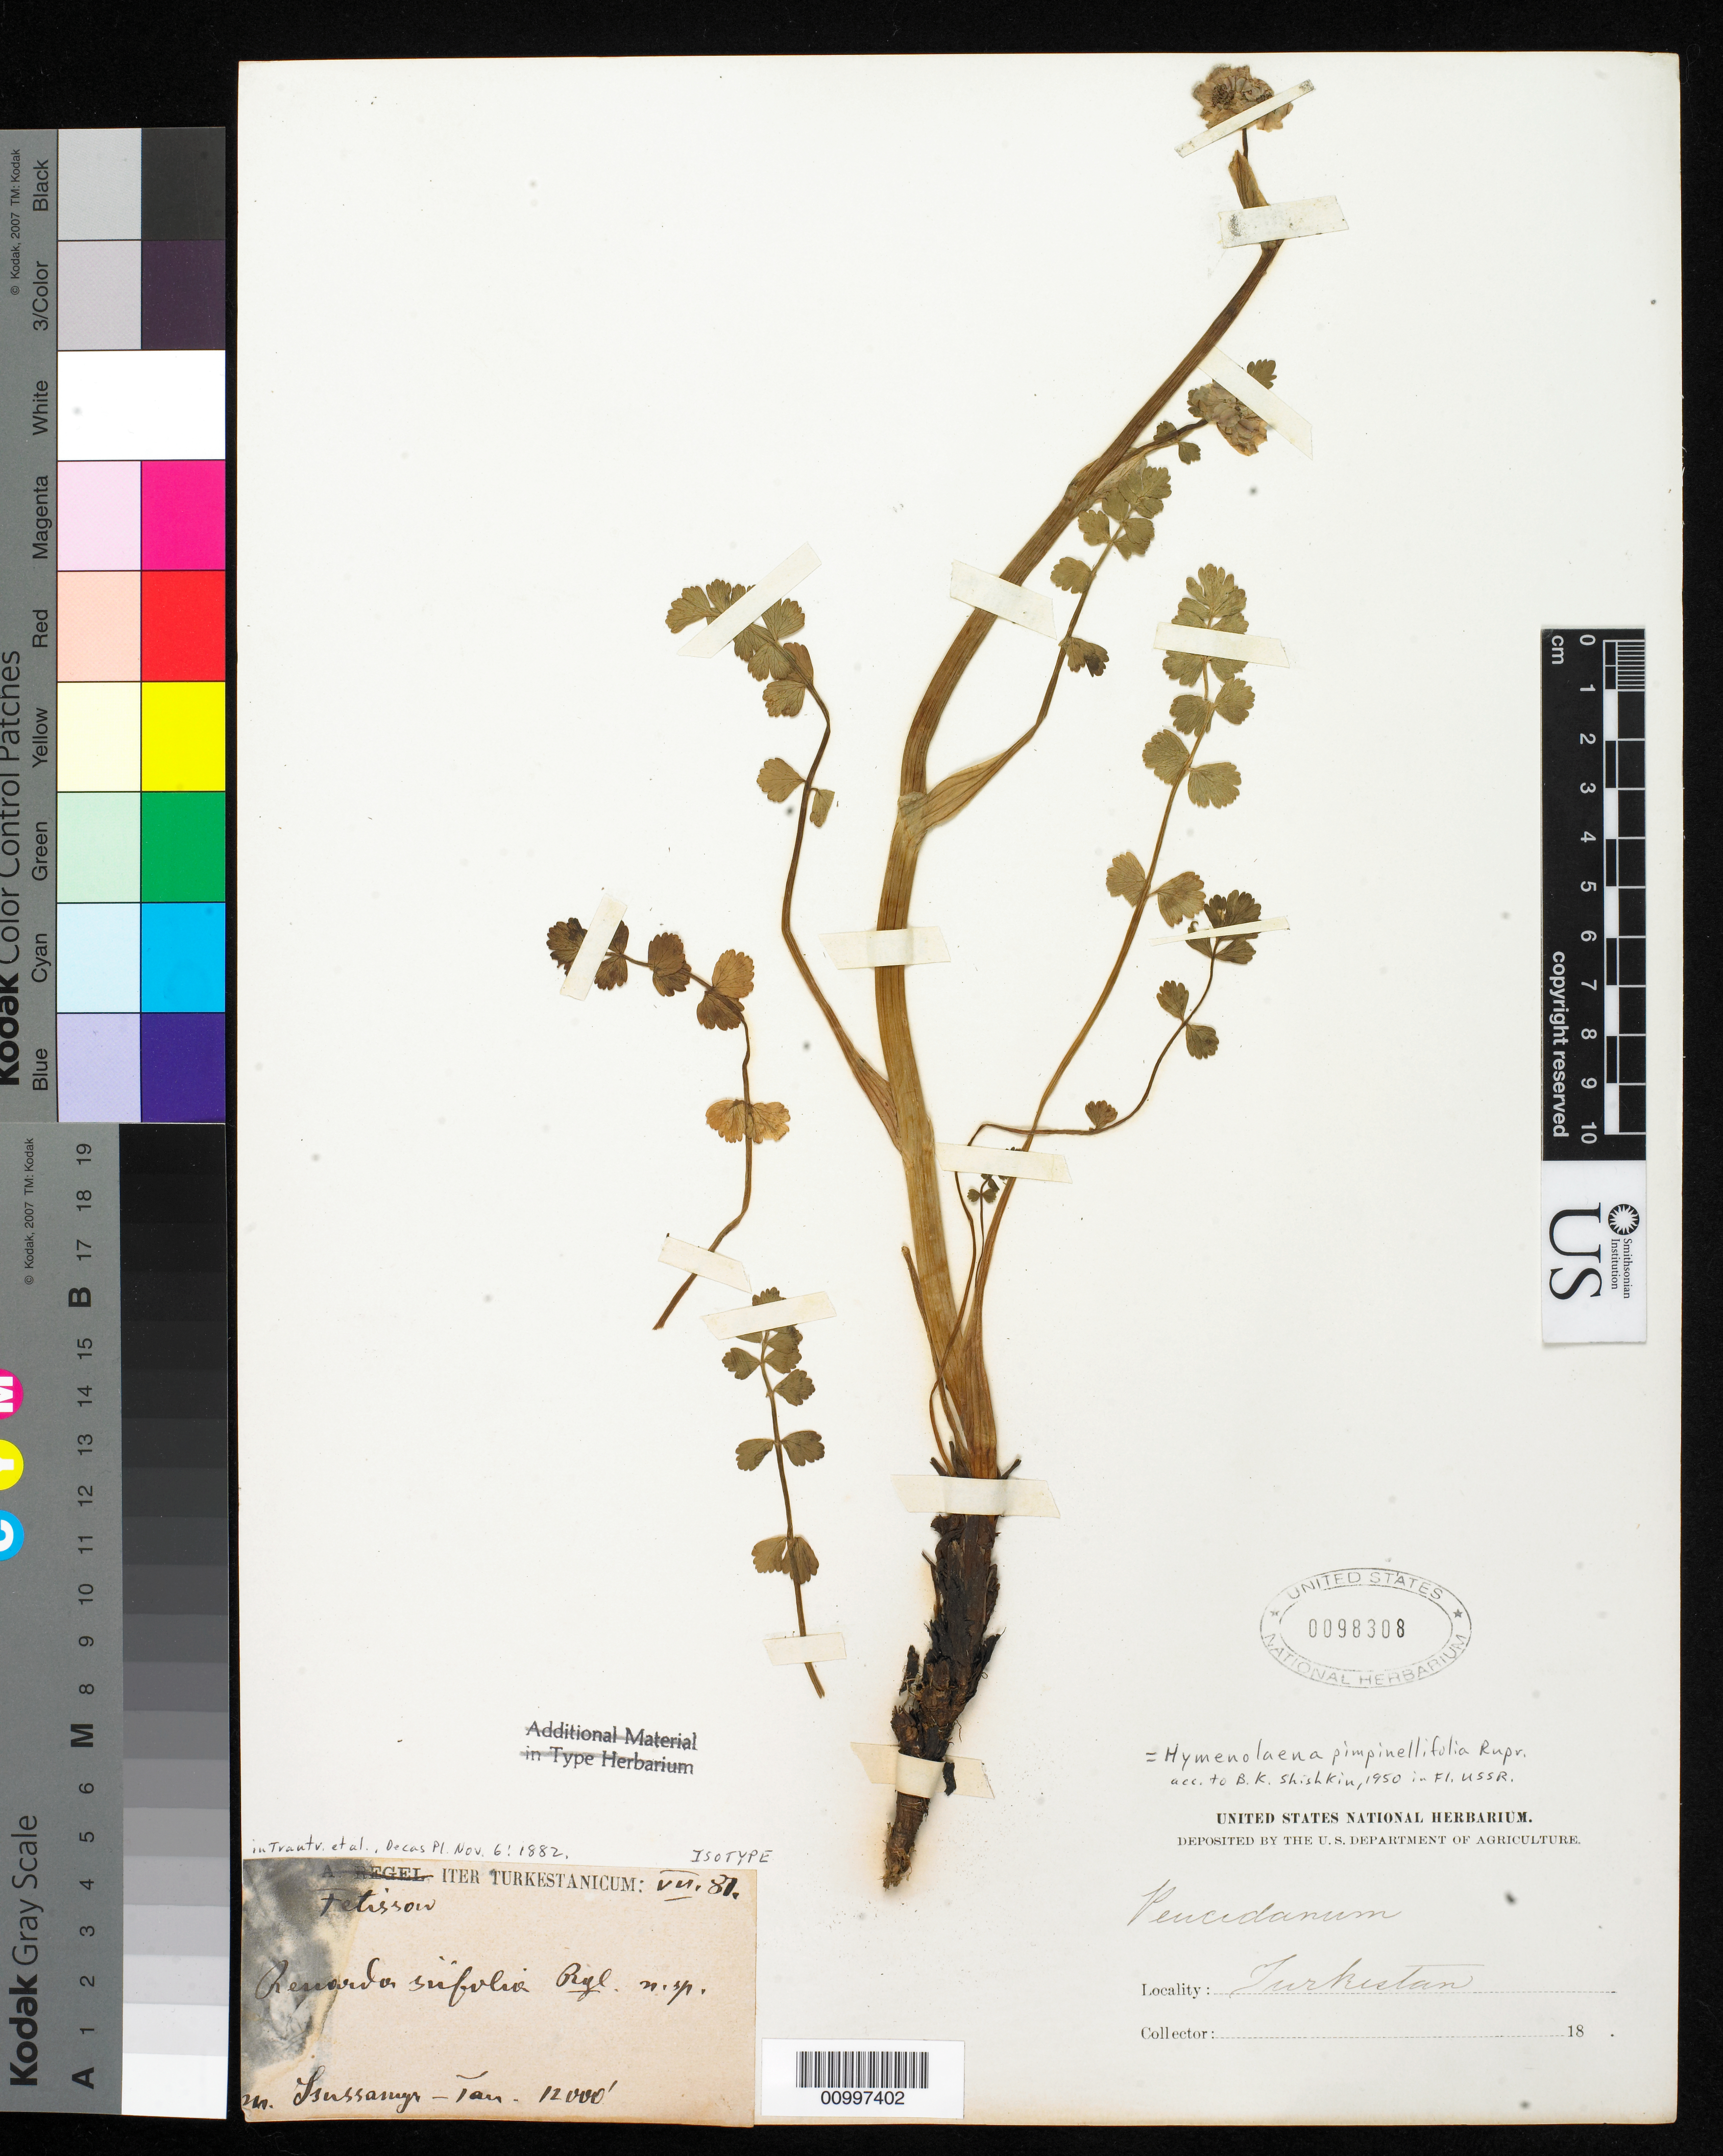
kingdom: Plantae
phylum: Tracheophyta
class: Magnoliopsida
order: Apiales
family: Apiaceae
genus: Renarda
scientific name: Renarda siifolia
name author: Regel in Trautv.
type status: Isotype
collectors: -. Fetissow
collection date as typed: Jul 1881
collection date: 1881-07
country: Kyrgyzstan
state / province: Chu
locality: Ssussamyr-Tau.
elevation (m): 3658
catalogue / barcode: US 98308